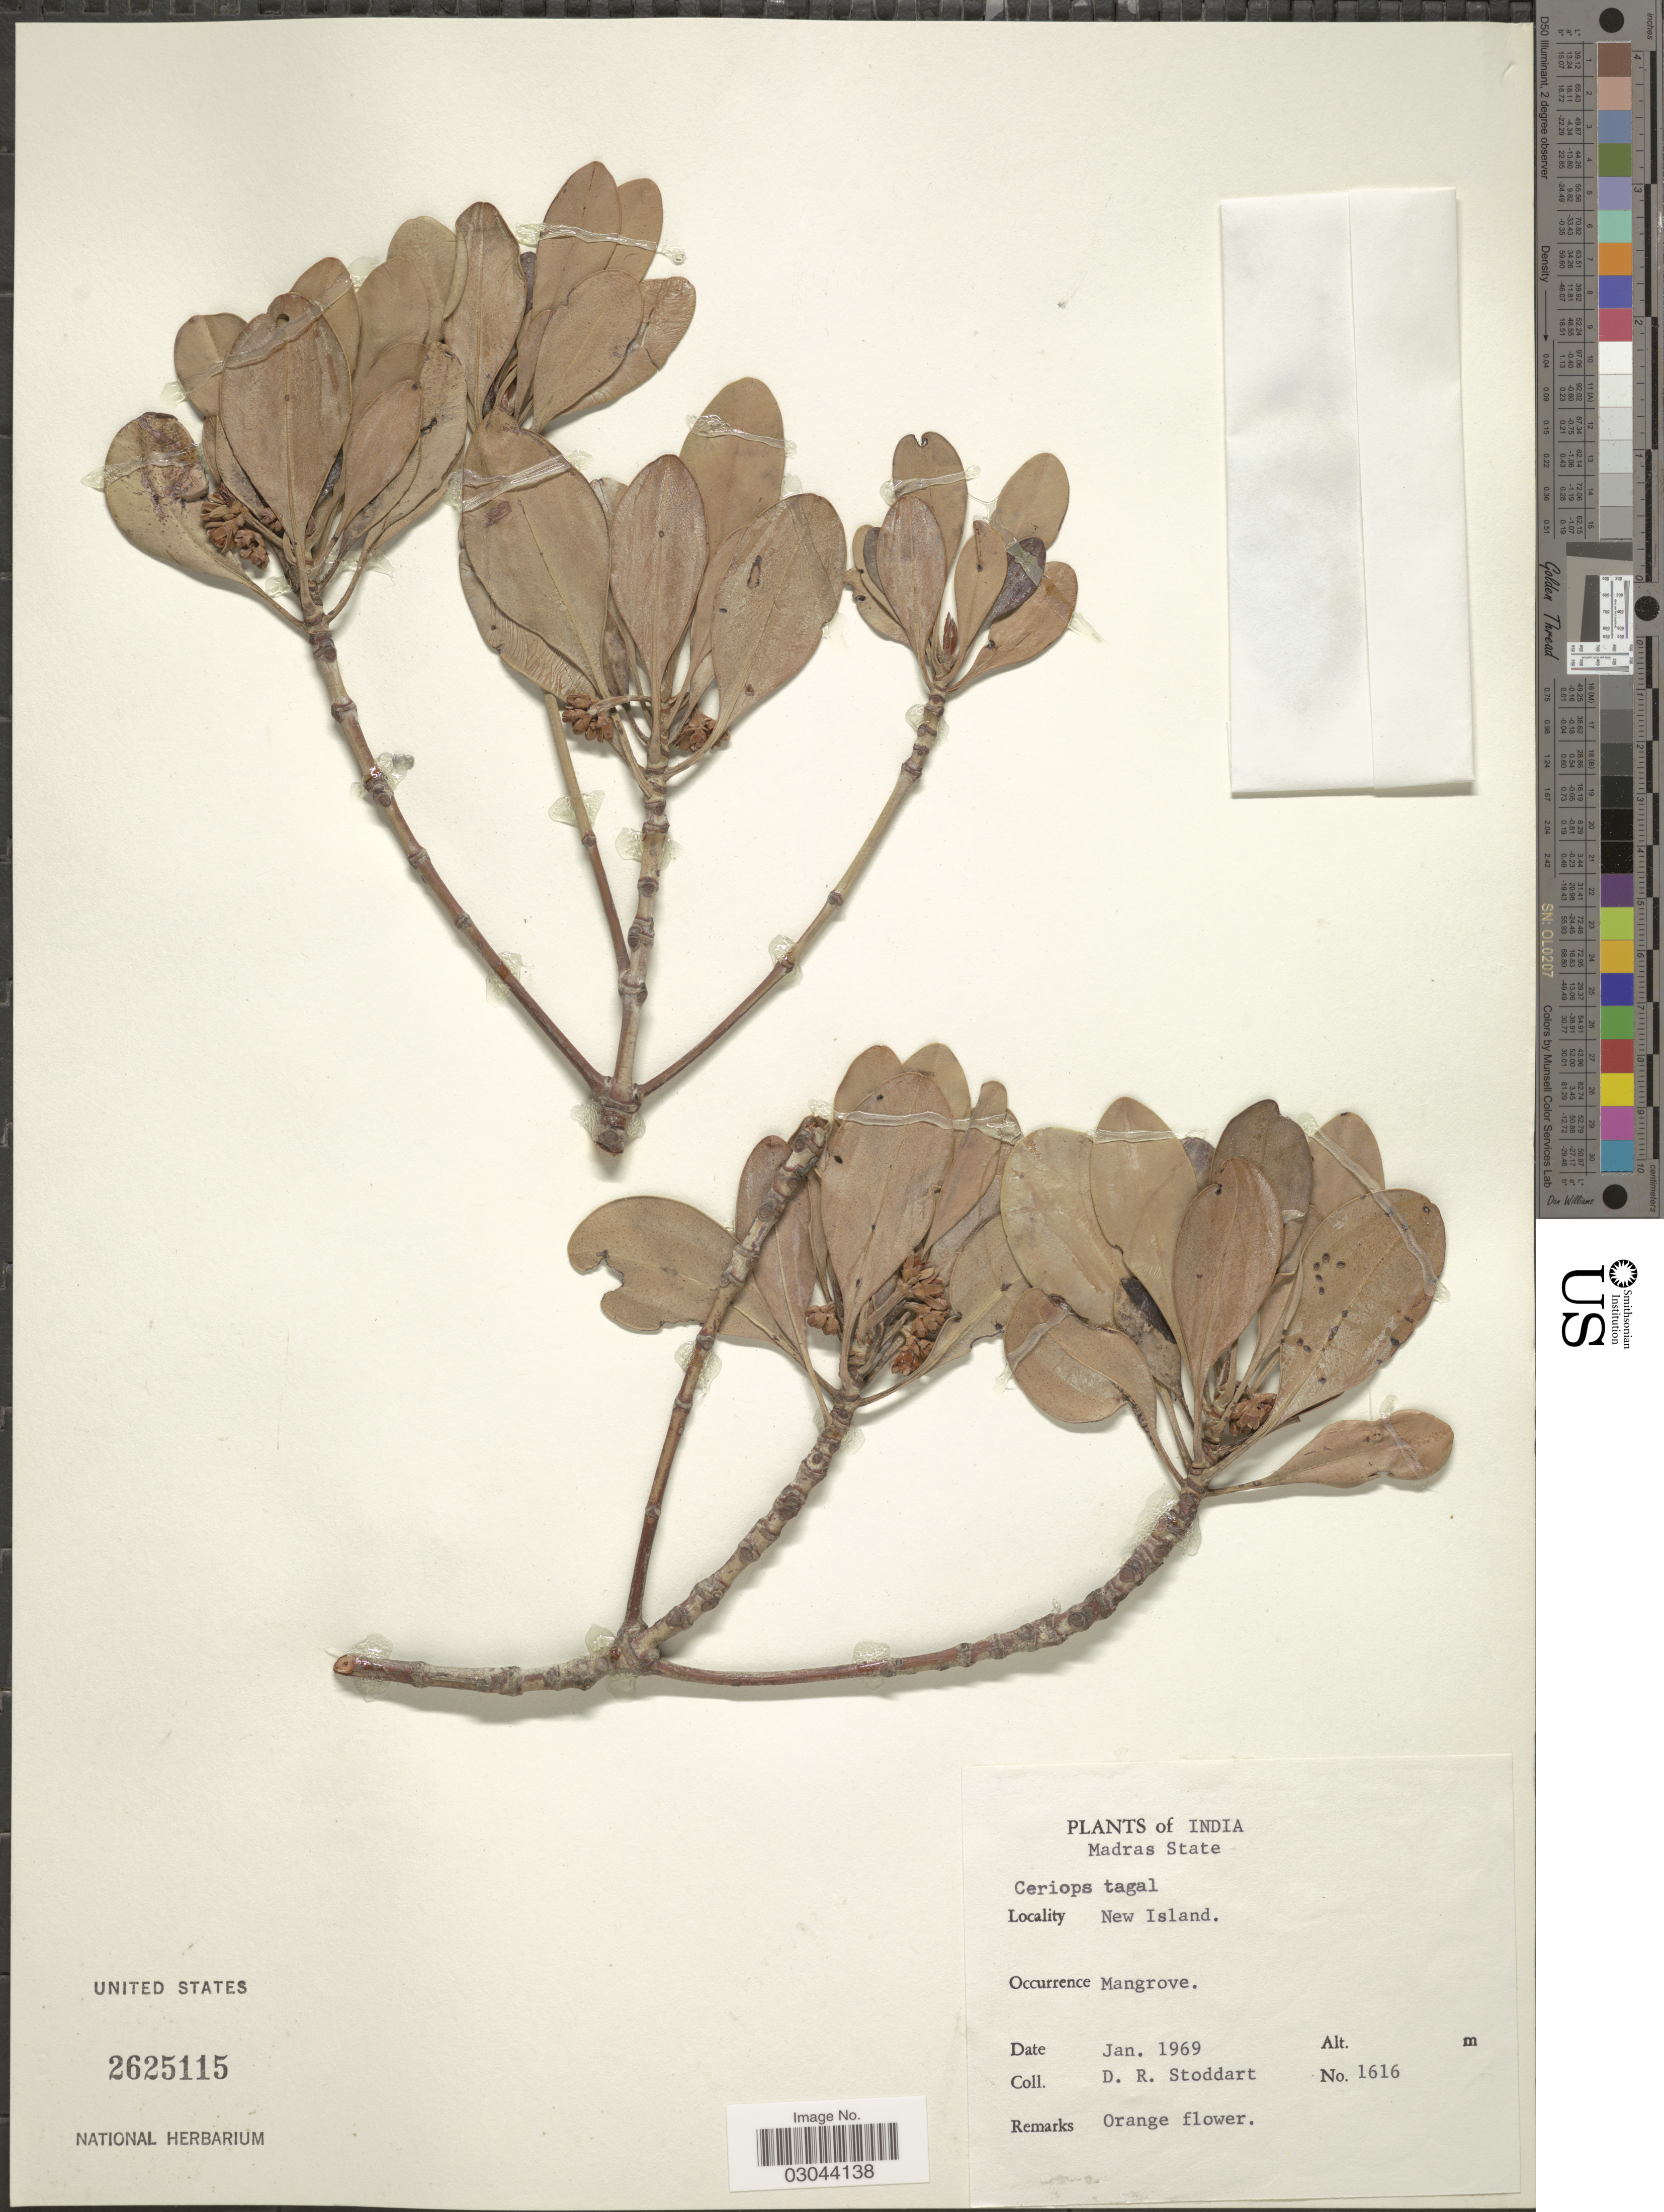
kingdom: Plantae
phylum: Tracheophyta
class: Magnoliopsida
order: Malpighiales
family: Rhizophoraceae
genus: Ceriops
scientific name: Ceriops tagal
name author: (Perr.) C.B. Rob.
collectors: D. R. Stoddart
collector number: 1616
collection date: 1969-01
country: India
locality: Madras State. New Island.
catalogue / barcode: US 2625115